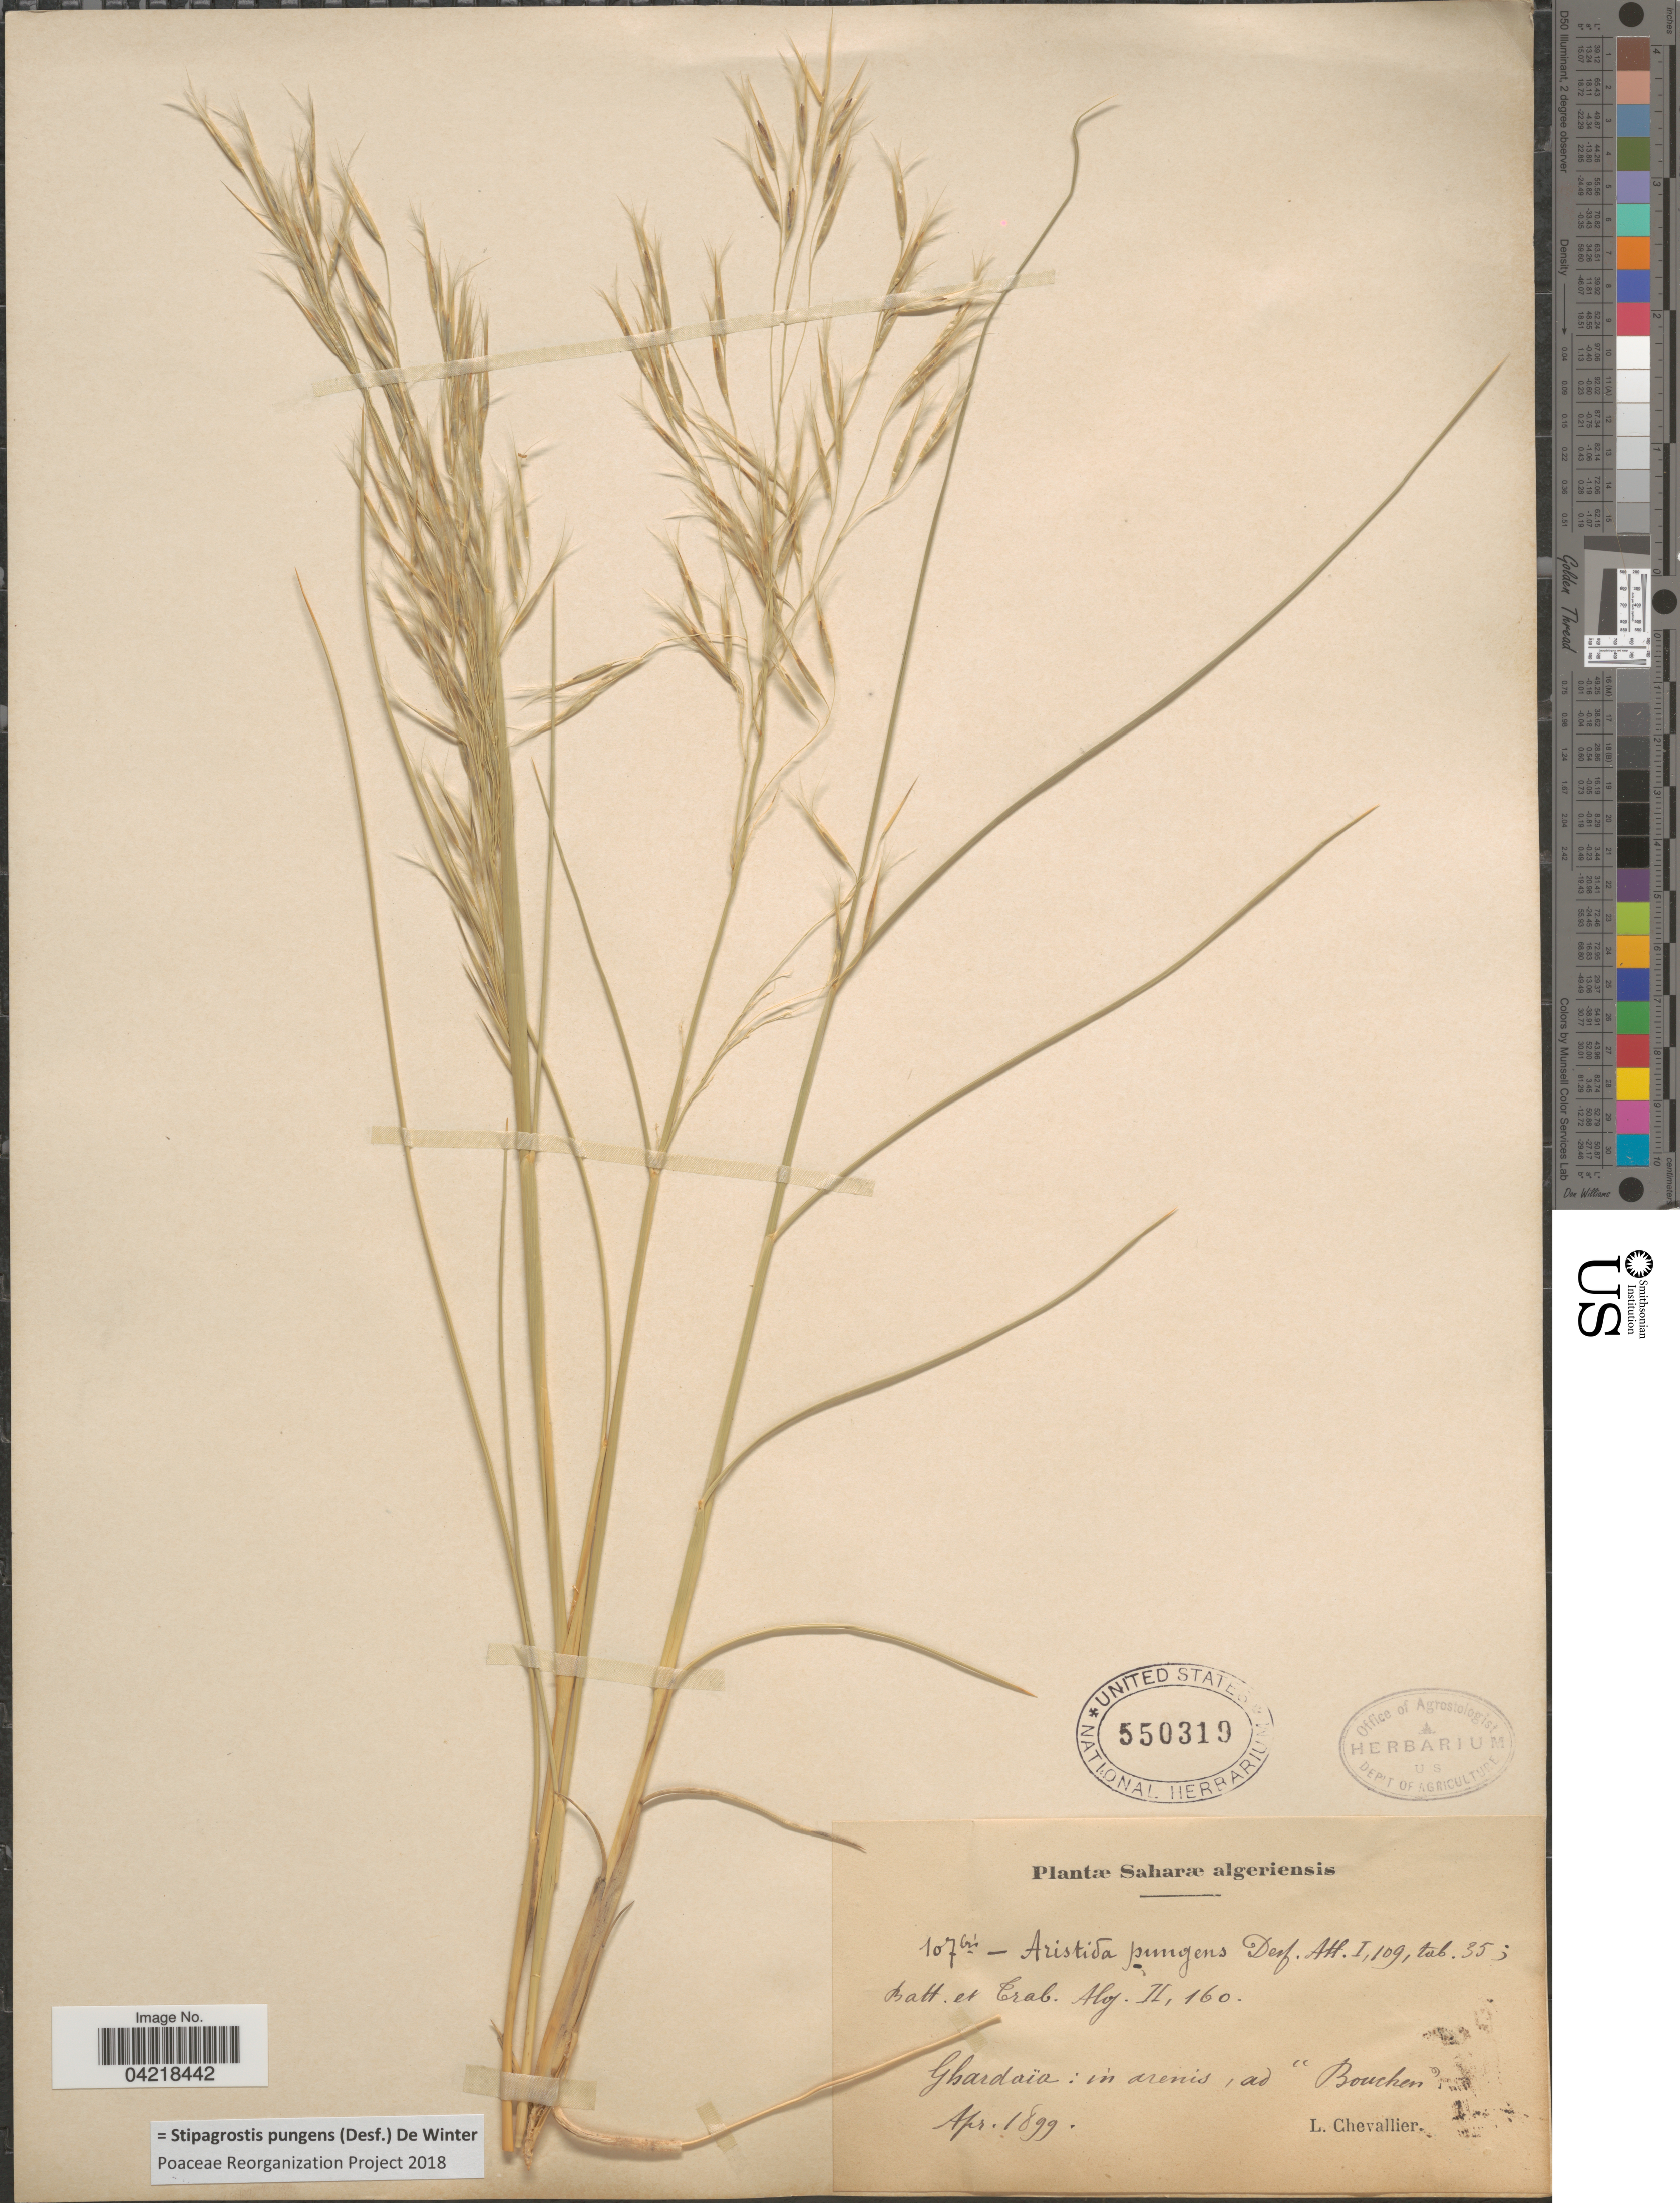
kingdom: Plantae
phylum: Tracheophyta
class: Liliopsida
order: Poales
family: Poaceae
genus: Stipagrostis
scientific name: Stipagrostis pungens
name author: (Desf.) De Winter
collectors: L. Chevallier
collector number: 107bis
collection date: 1899-04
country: Algeria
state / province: Ghardaïa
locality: Saharæ algeriensis. In arenis, ad "Bouchen".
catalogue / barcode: US 550319